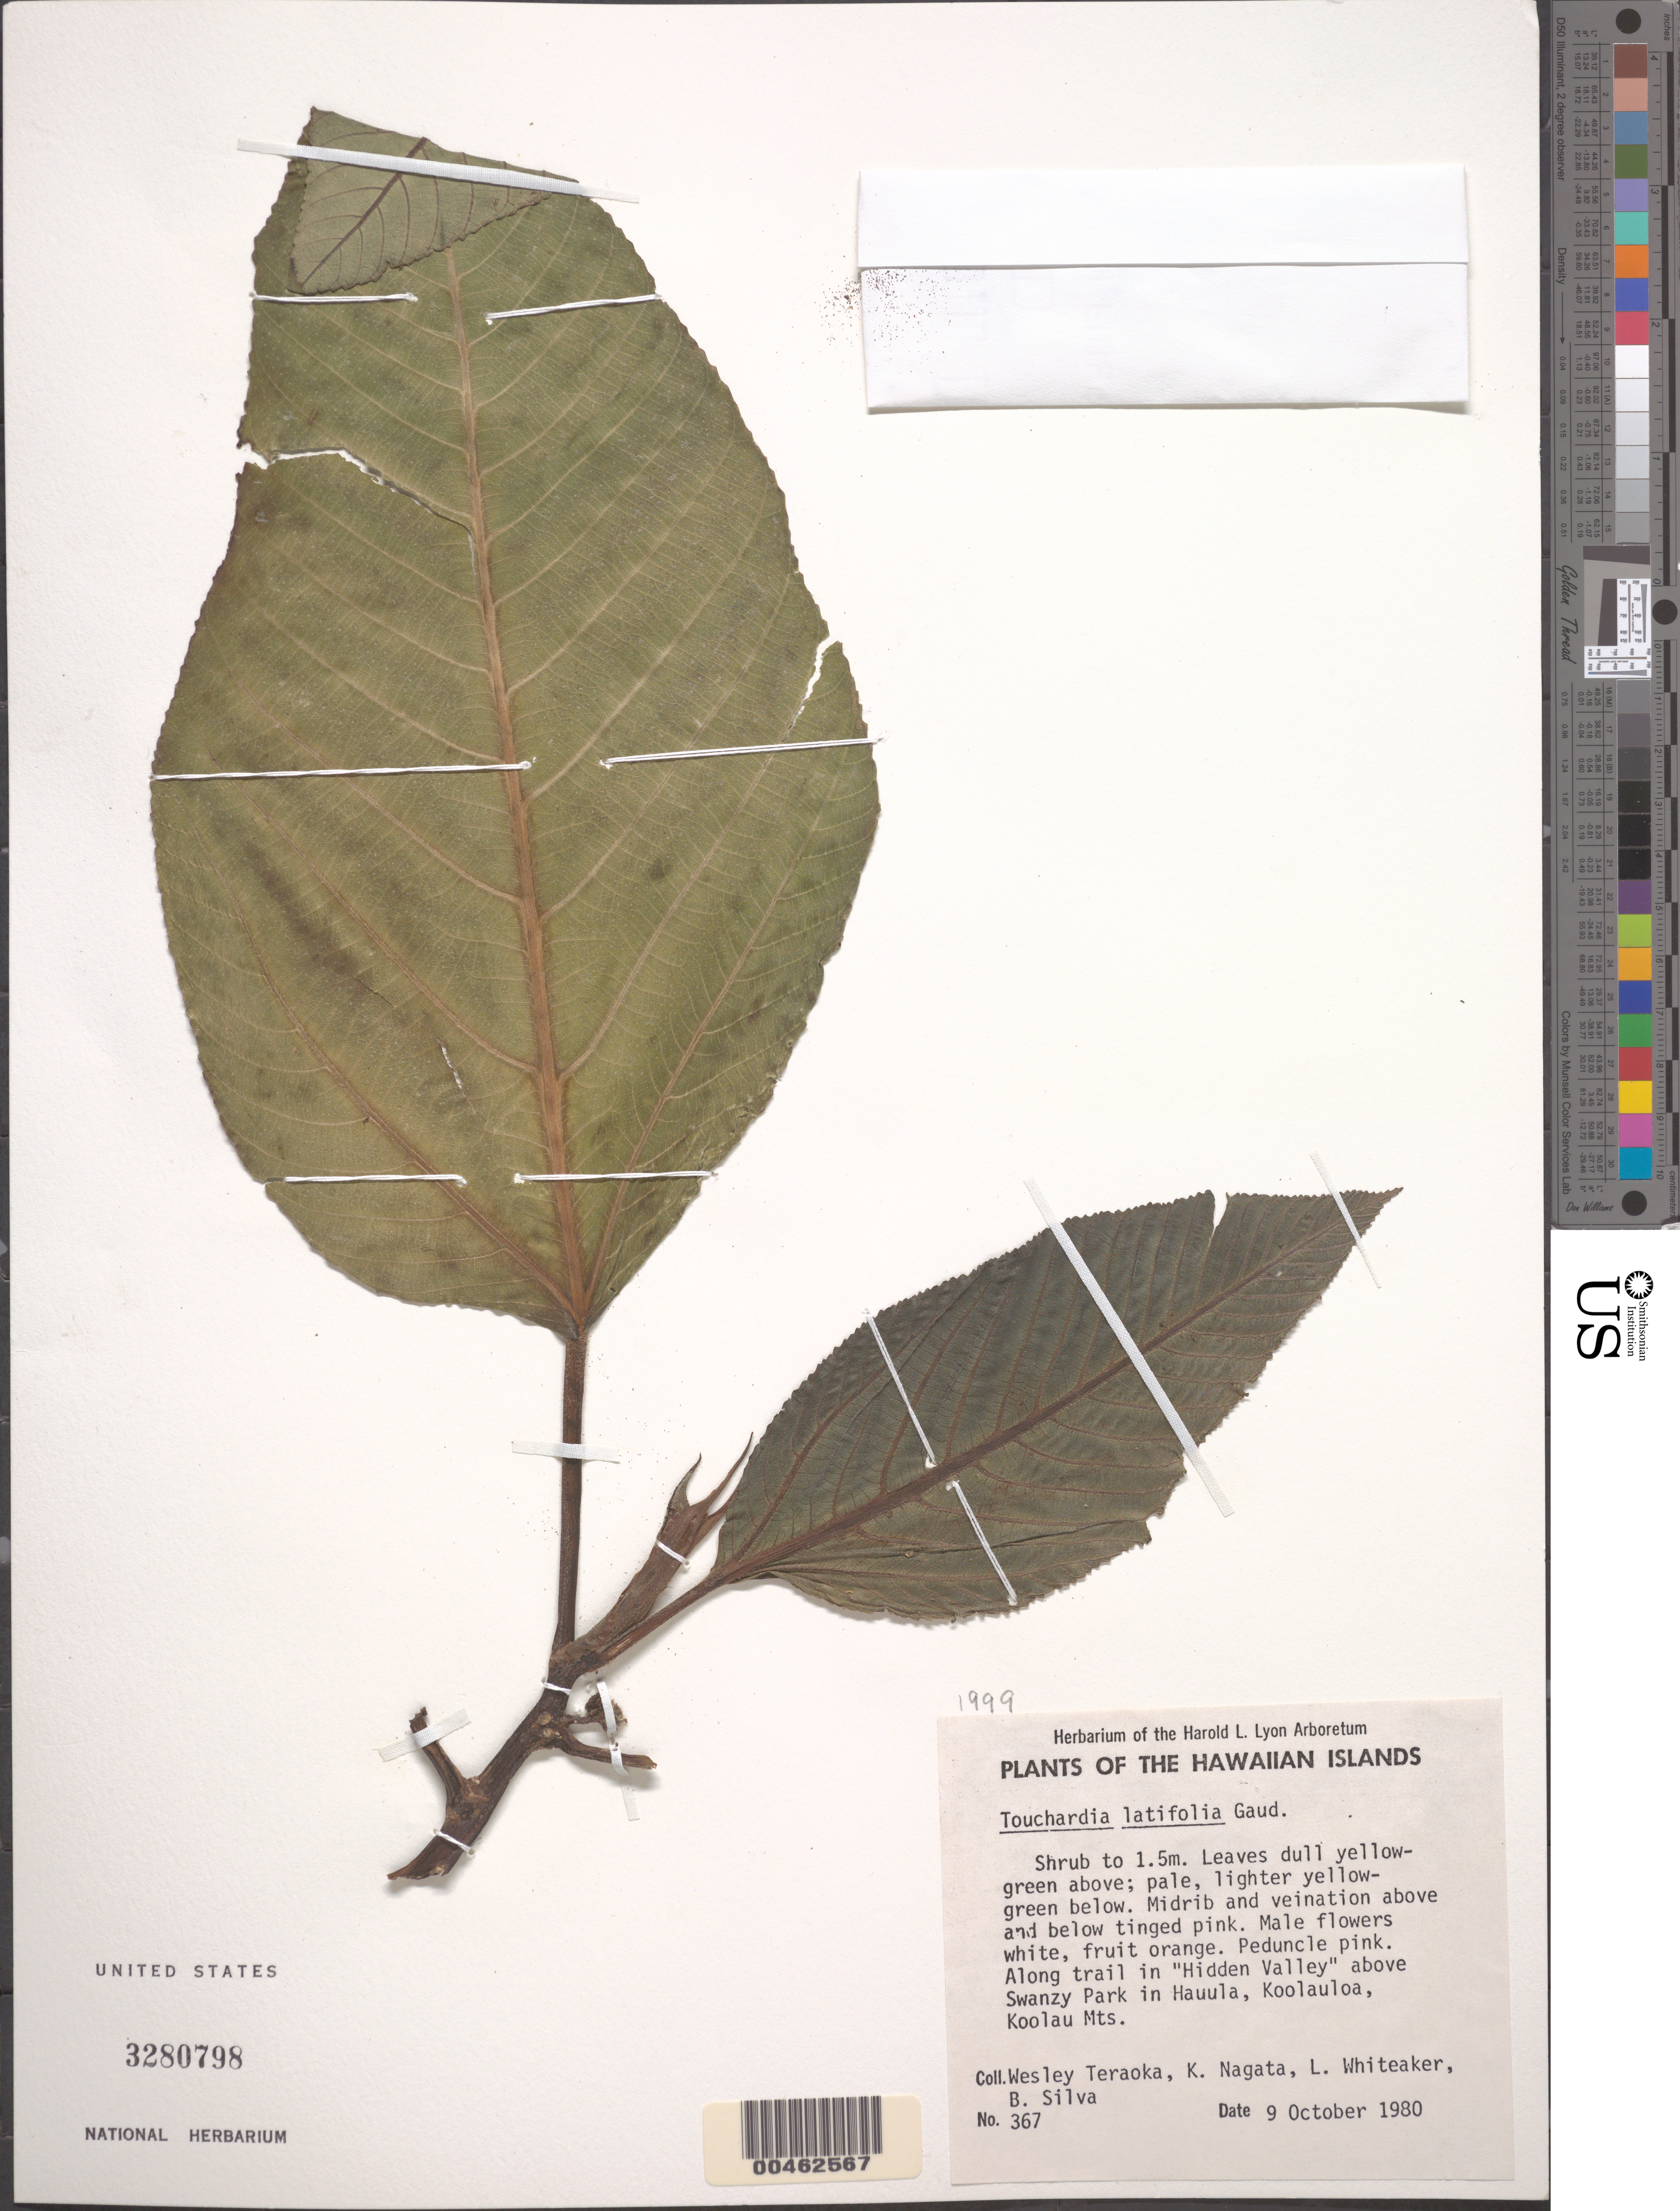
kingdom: Plantae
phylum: Tracheophyta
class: Magnoliopsida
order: Rosales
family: Urticaceae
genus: Touchardia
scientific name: Touchardia latifolia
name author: Gaudich.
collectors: W. Teraoka, K. Nagata & L. Whiteaker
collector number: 367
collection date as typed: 9 Oct 1980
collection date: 1980-10-09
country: United States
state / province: Hawaii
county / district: Honolulu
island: Oahu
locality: Along trail in Hidden Valley above Swanzy Park in Hauula, Koolauloa, Koolau Mts.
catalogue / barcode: US 3280798